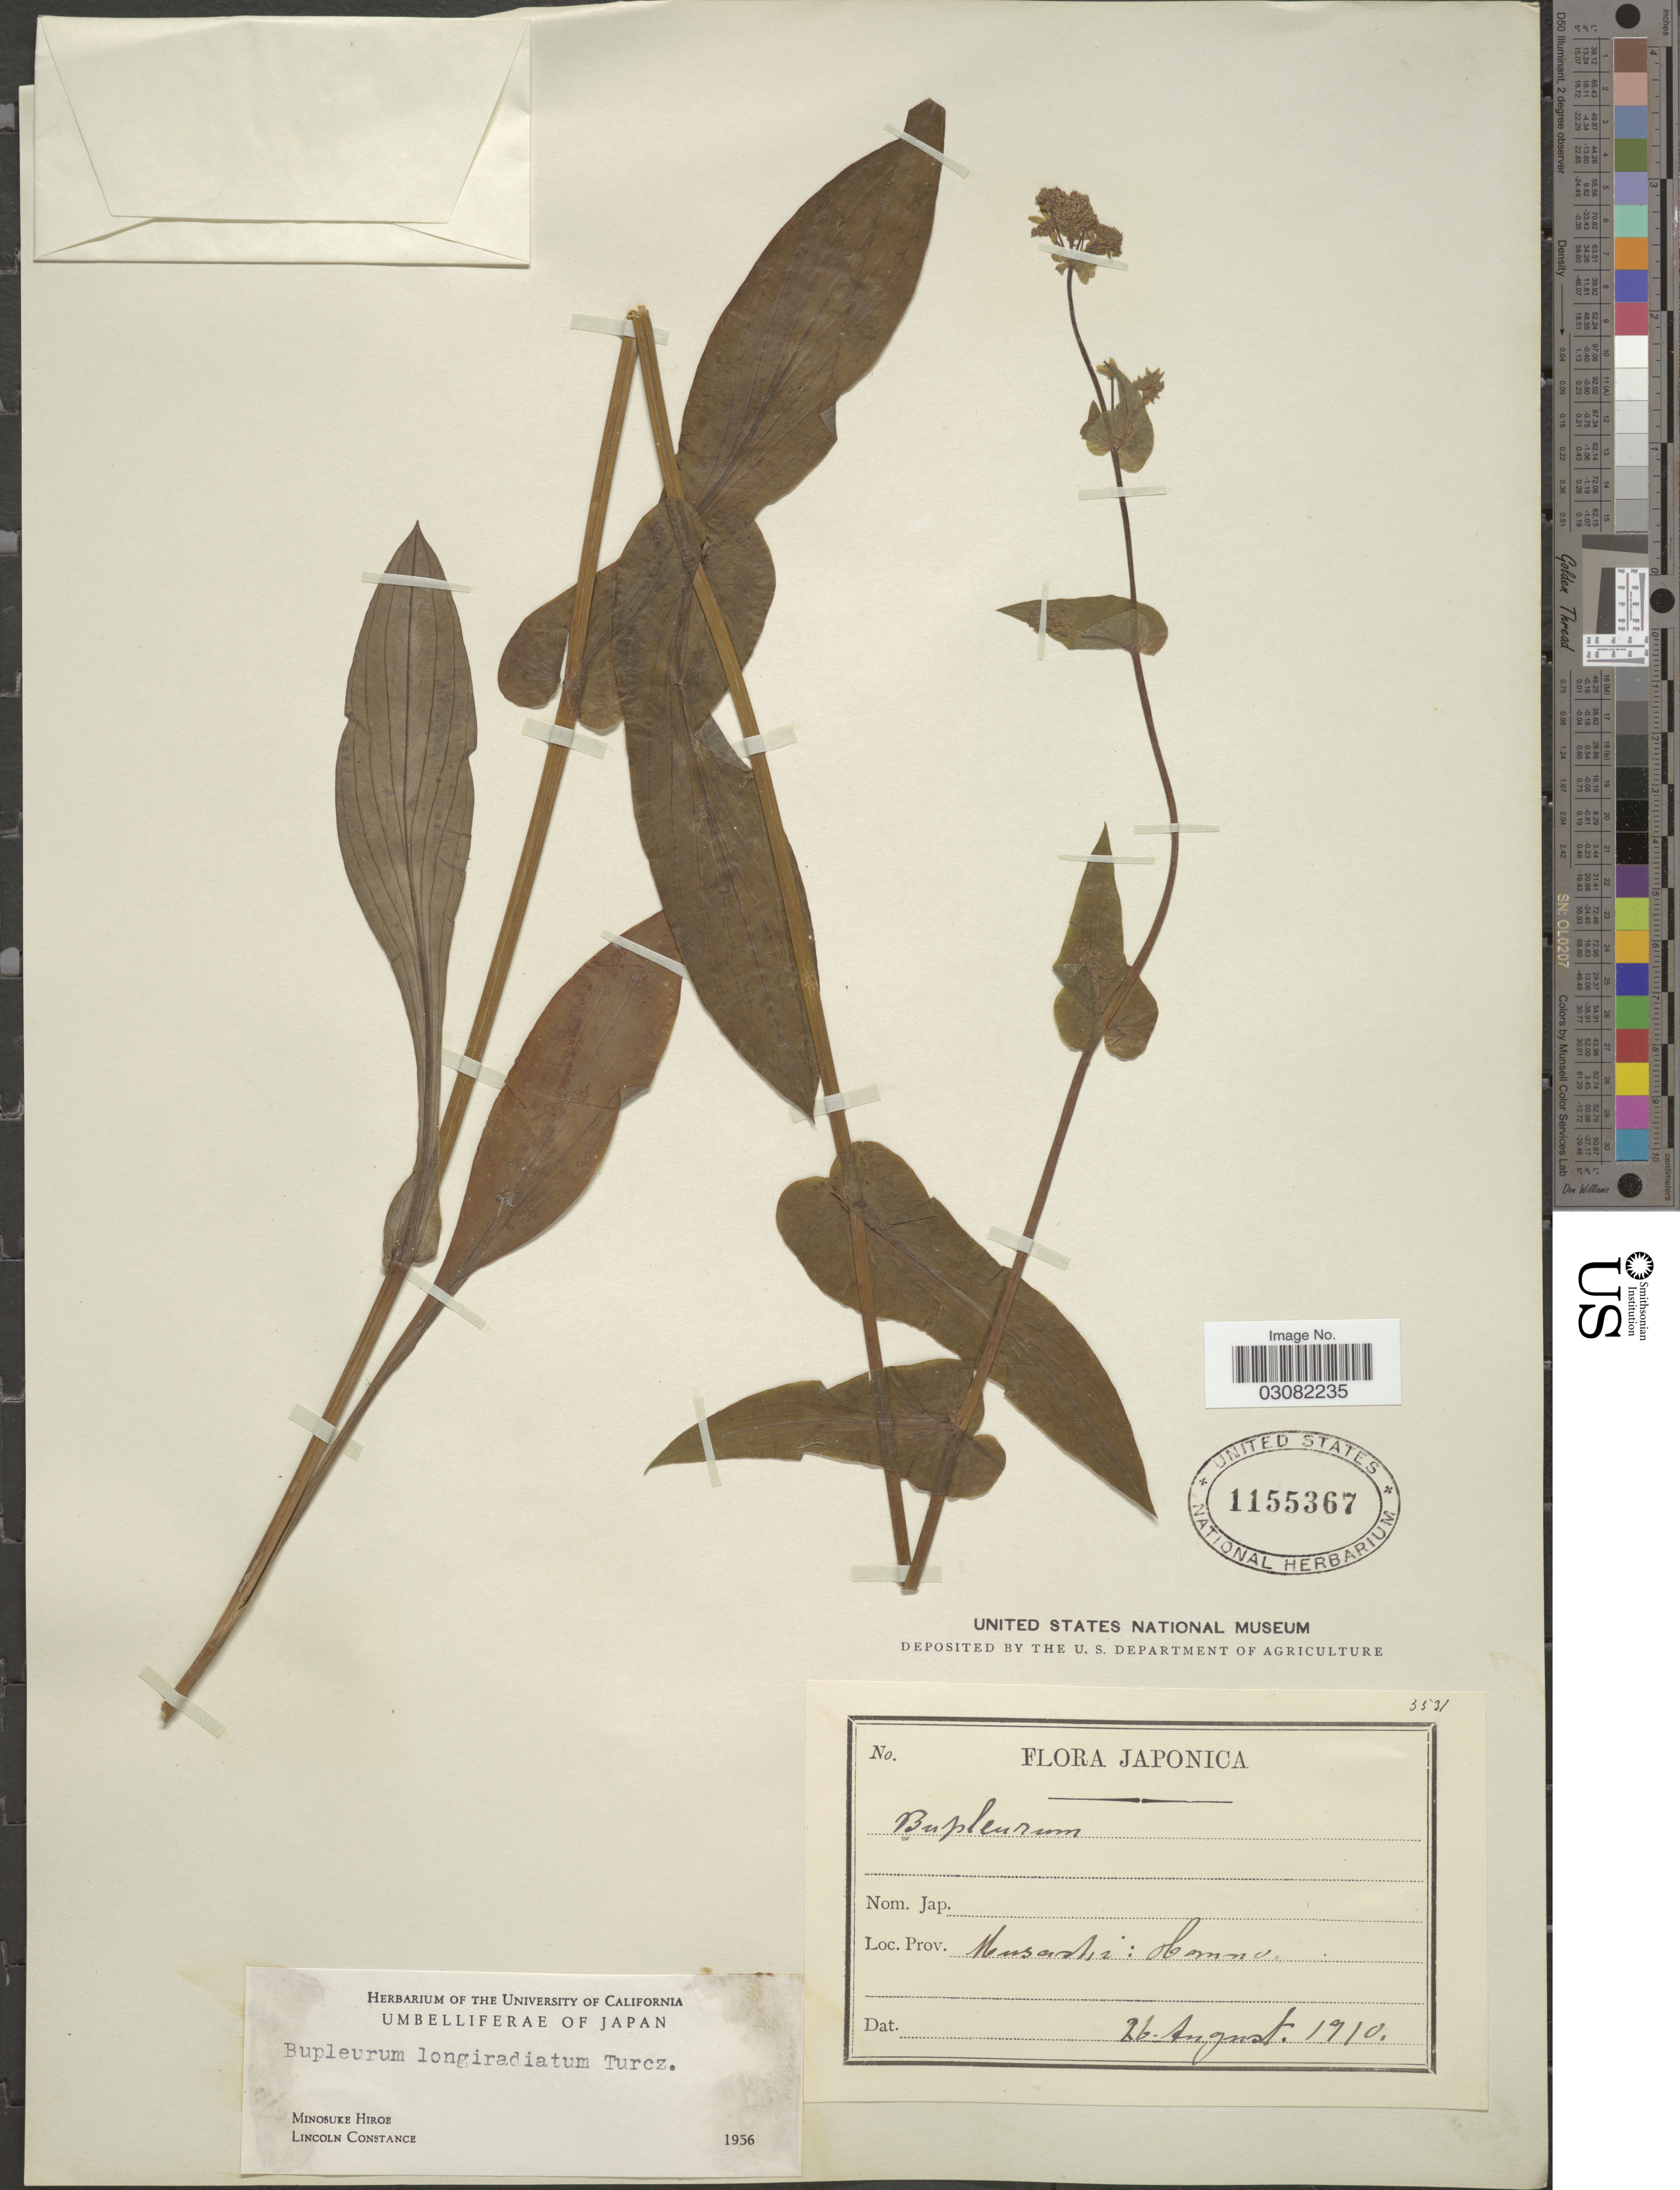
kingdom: Plantae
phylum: Tracheophyta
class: Magnoliopsida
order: Apiales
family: Apiaceae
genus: Bupleurum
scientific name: Bupleurum longiradiatum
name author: Turcz.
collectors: M. Hiroe & L. Constance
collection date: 1910-08-26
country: Japan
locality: Musashi: Hanno.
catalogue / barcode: US 1155367